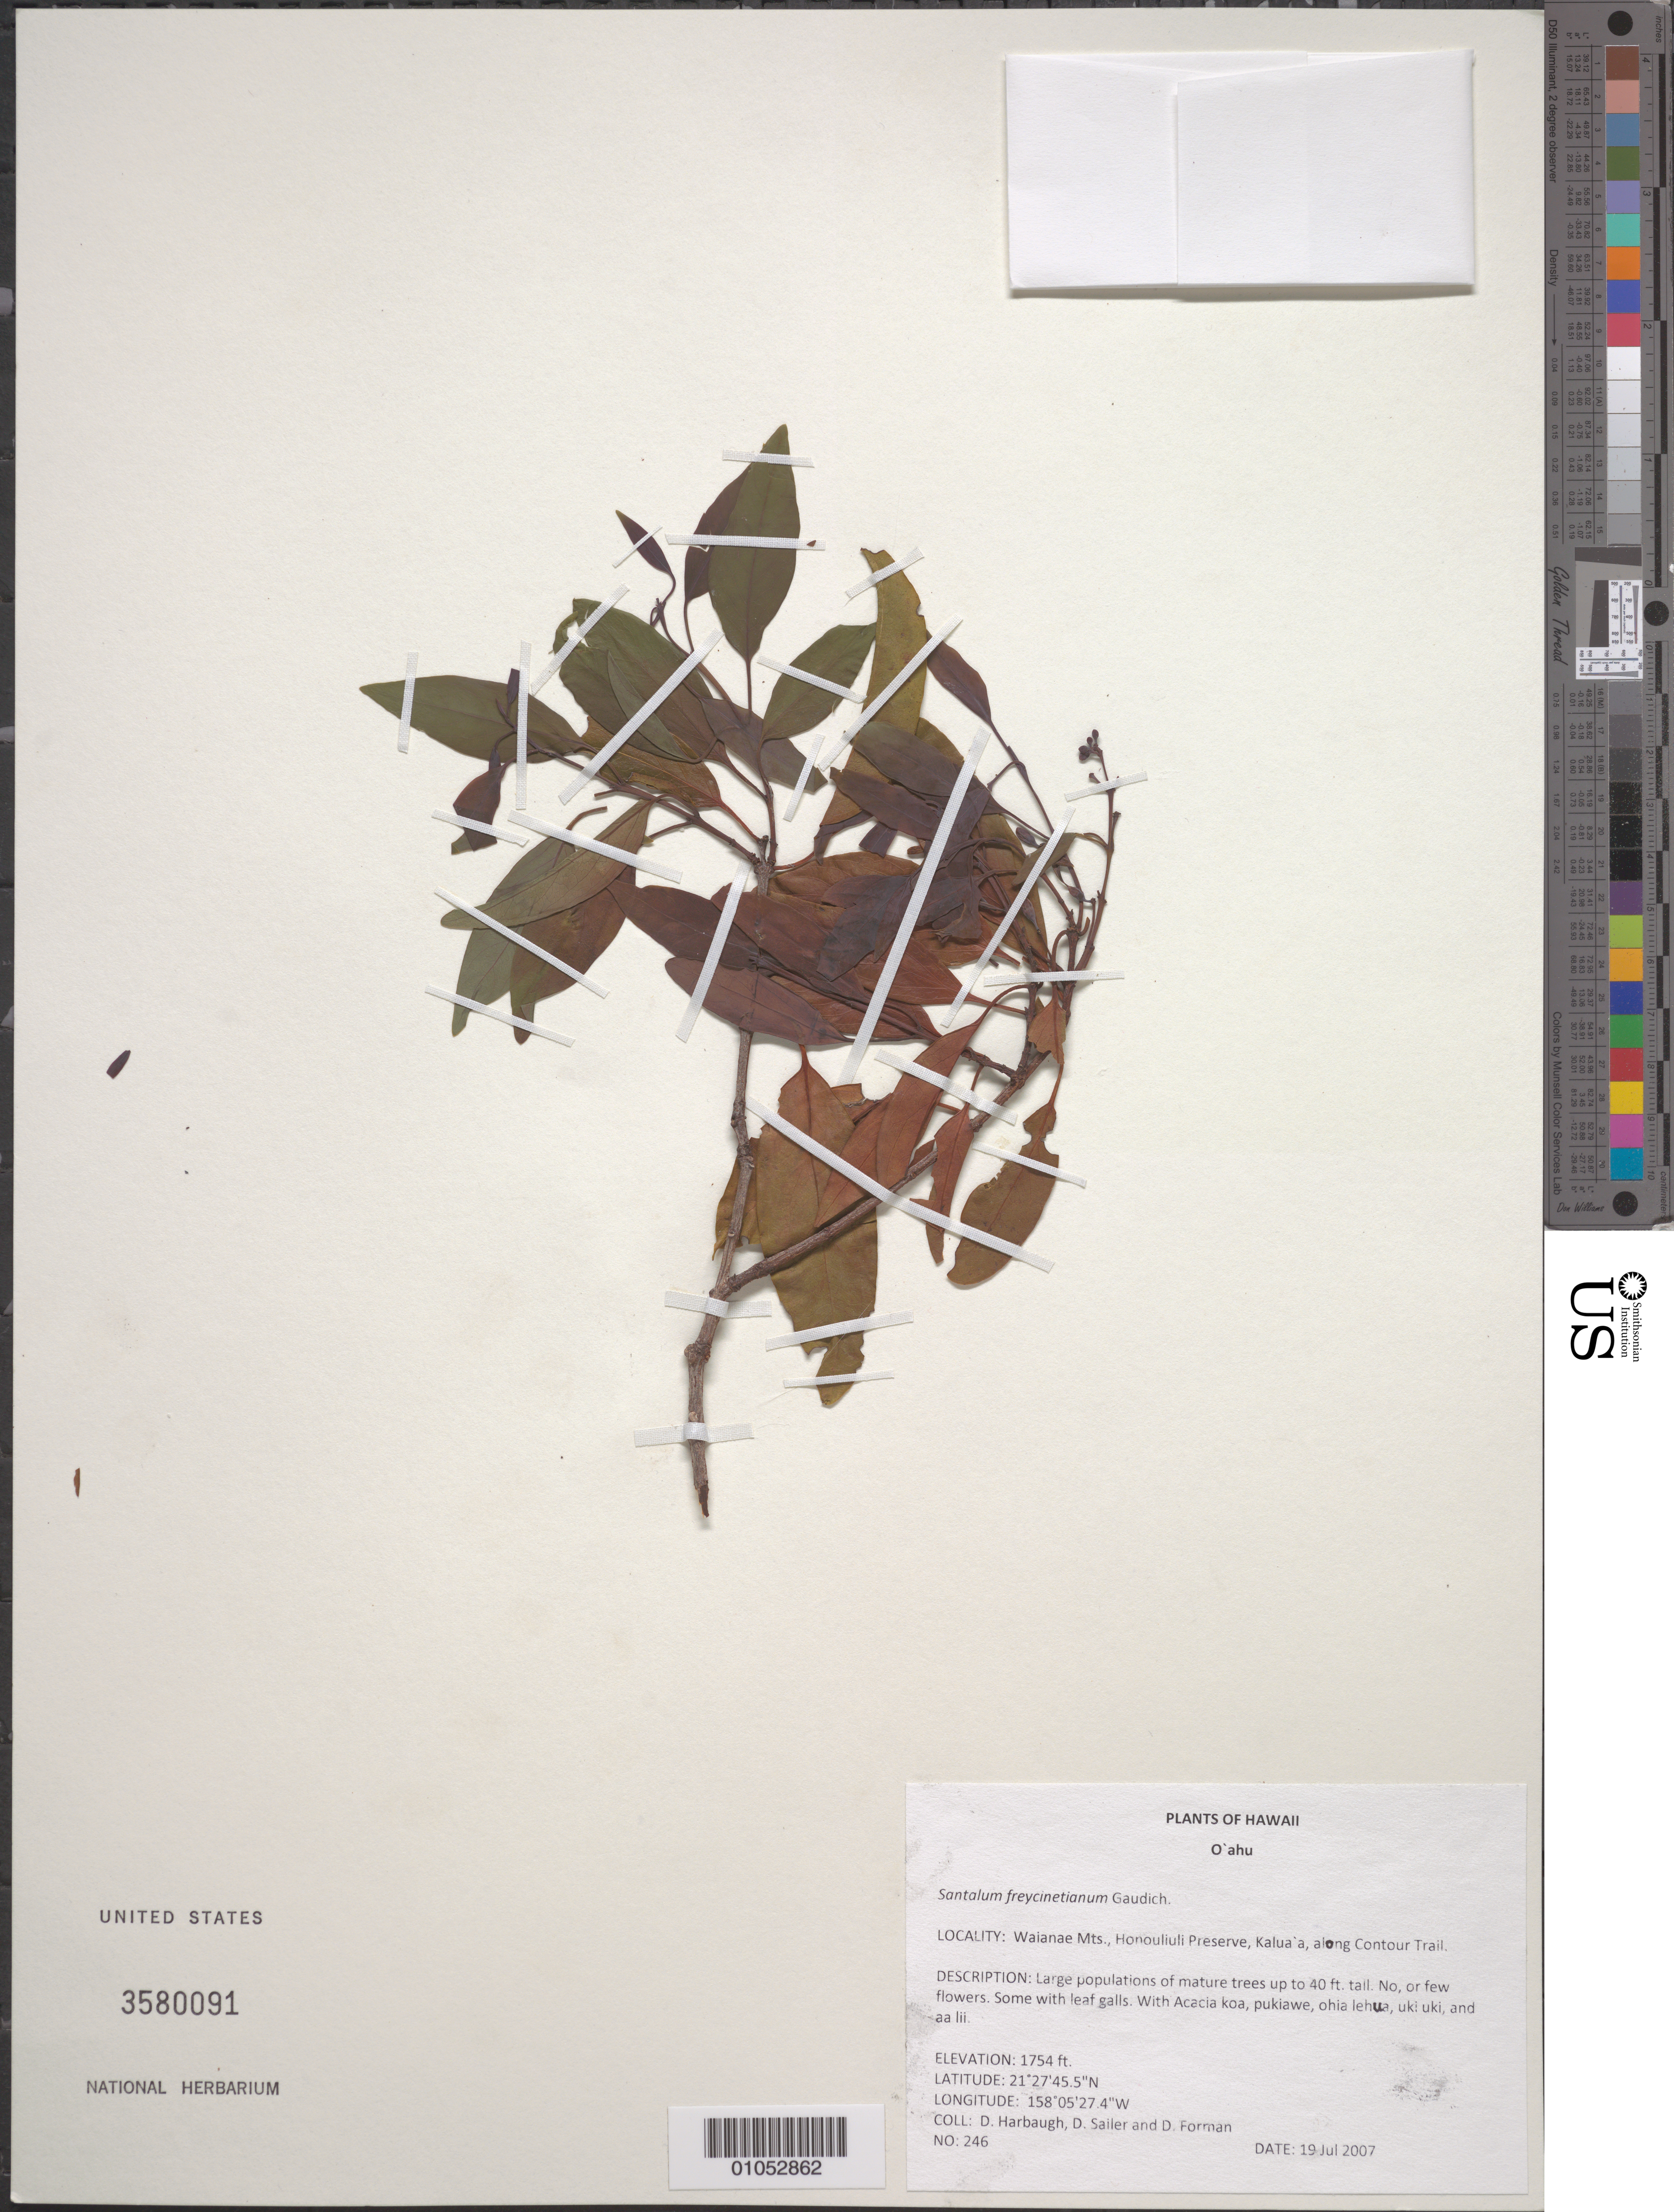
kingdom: Plantae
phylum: Tracheophyta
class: Magnoliopsida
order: Santalales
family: Santalaceae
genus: Santalum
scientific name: Santalum freycinetianum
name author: Gaudich.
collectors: D. Harbaugh, D. Sailer & D. Forman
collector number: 246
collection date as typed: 19 Jul 2007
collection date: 2007-07-19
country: United States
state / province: Hawaii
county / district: Honolulu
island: Oahu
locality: Waianae Mts., Honouliuli Preserve, Kaluaa, along Contour Trail.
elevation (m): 535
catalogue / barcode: US 3580091